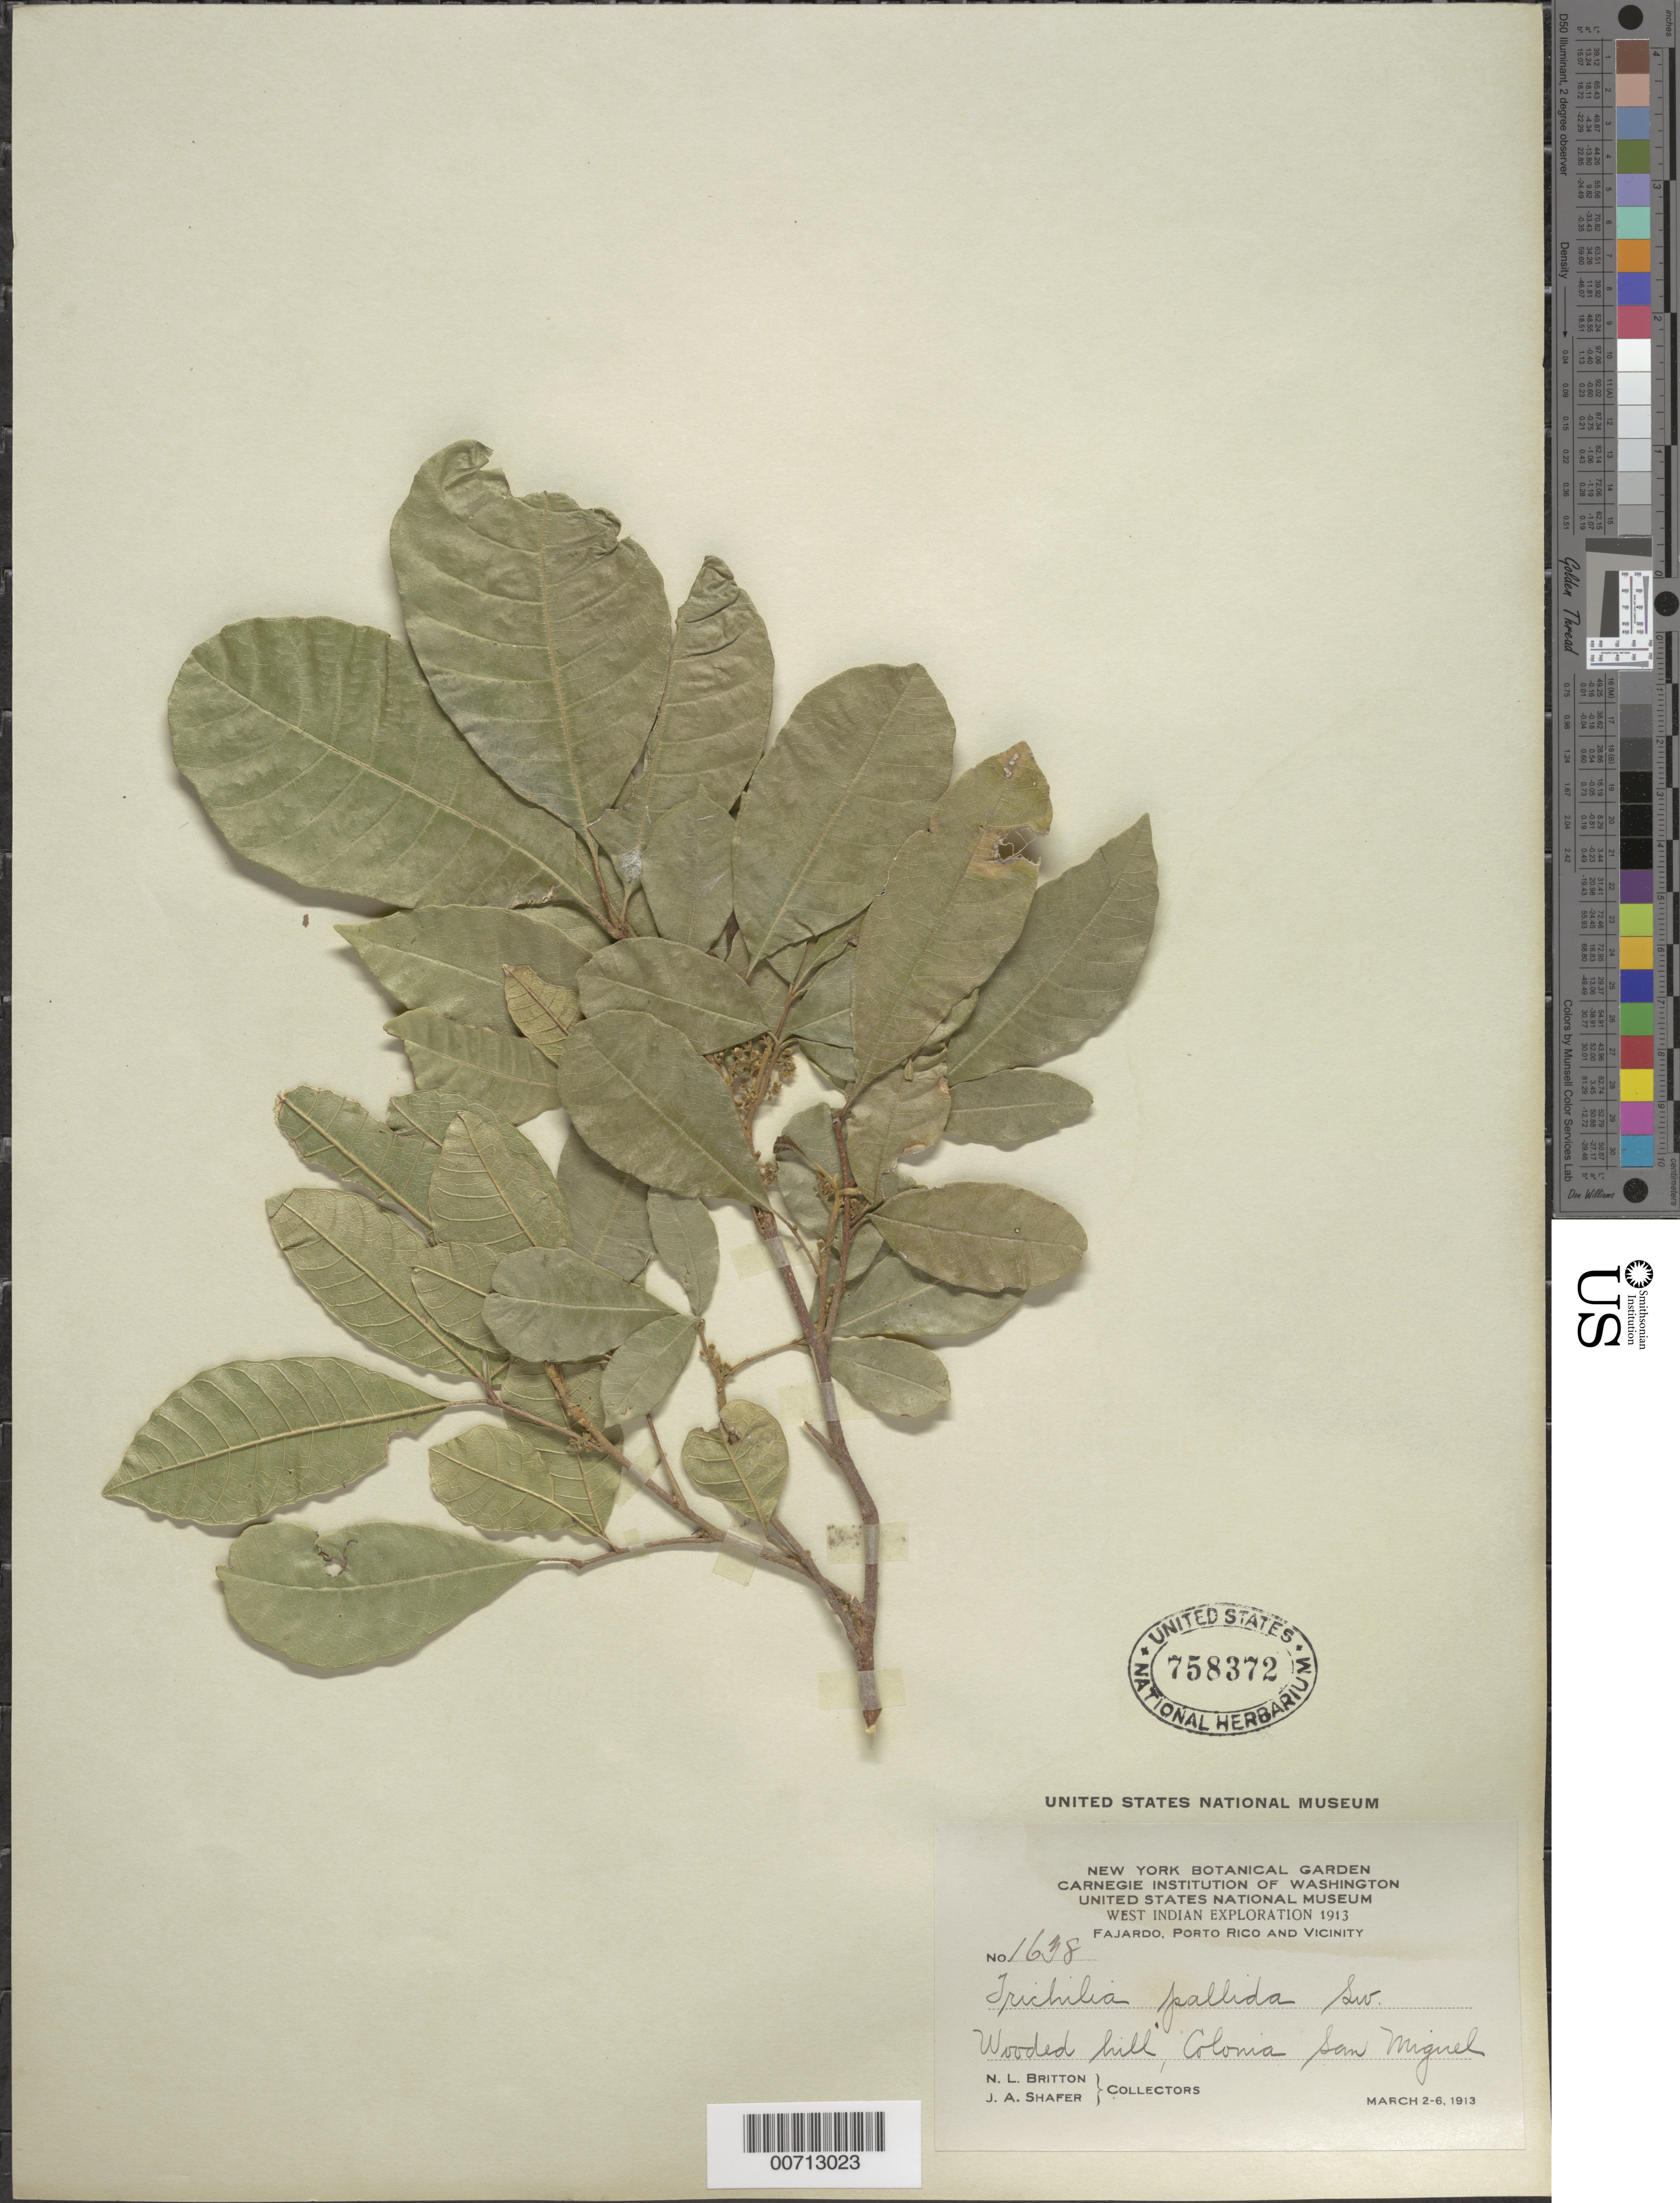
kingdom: Plantae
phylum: Tracheophyta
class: Magnoliopsida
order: Sapindales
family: Meliaceae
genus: Trichilia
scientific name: Trichilia pallida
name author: Sw.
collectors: N. Britton & J. A. Shafer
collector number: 1638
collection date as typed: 02 Mar 1913 to 06 Mar 1913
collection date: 1913-03-02/1913-03-06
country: Puerto Rico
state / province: Fajardo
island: Greater Antilles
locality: Colonia San Miguel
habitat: Wooded hill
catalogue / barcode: US 758372